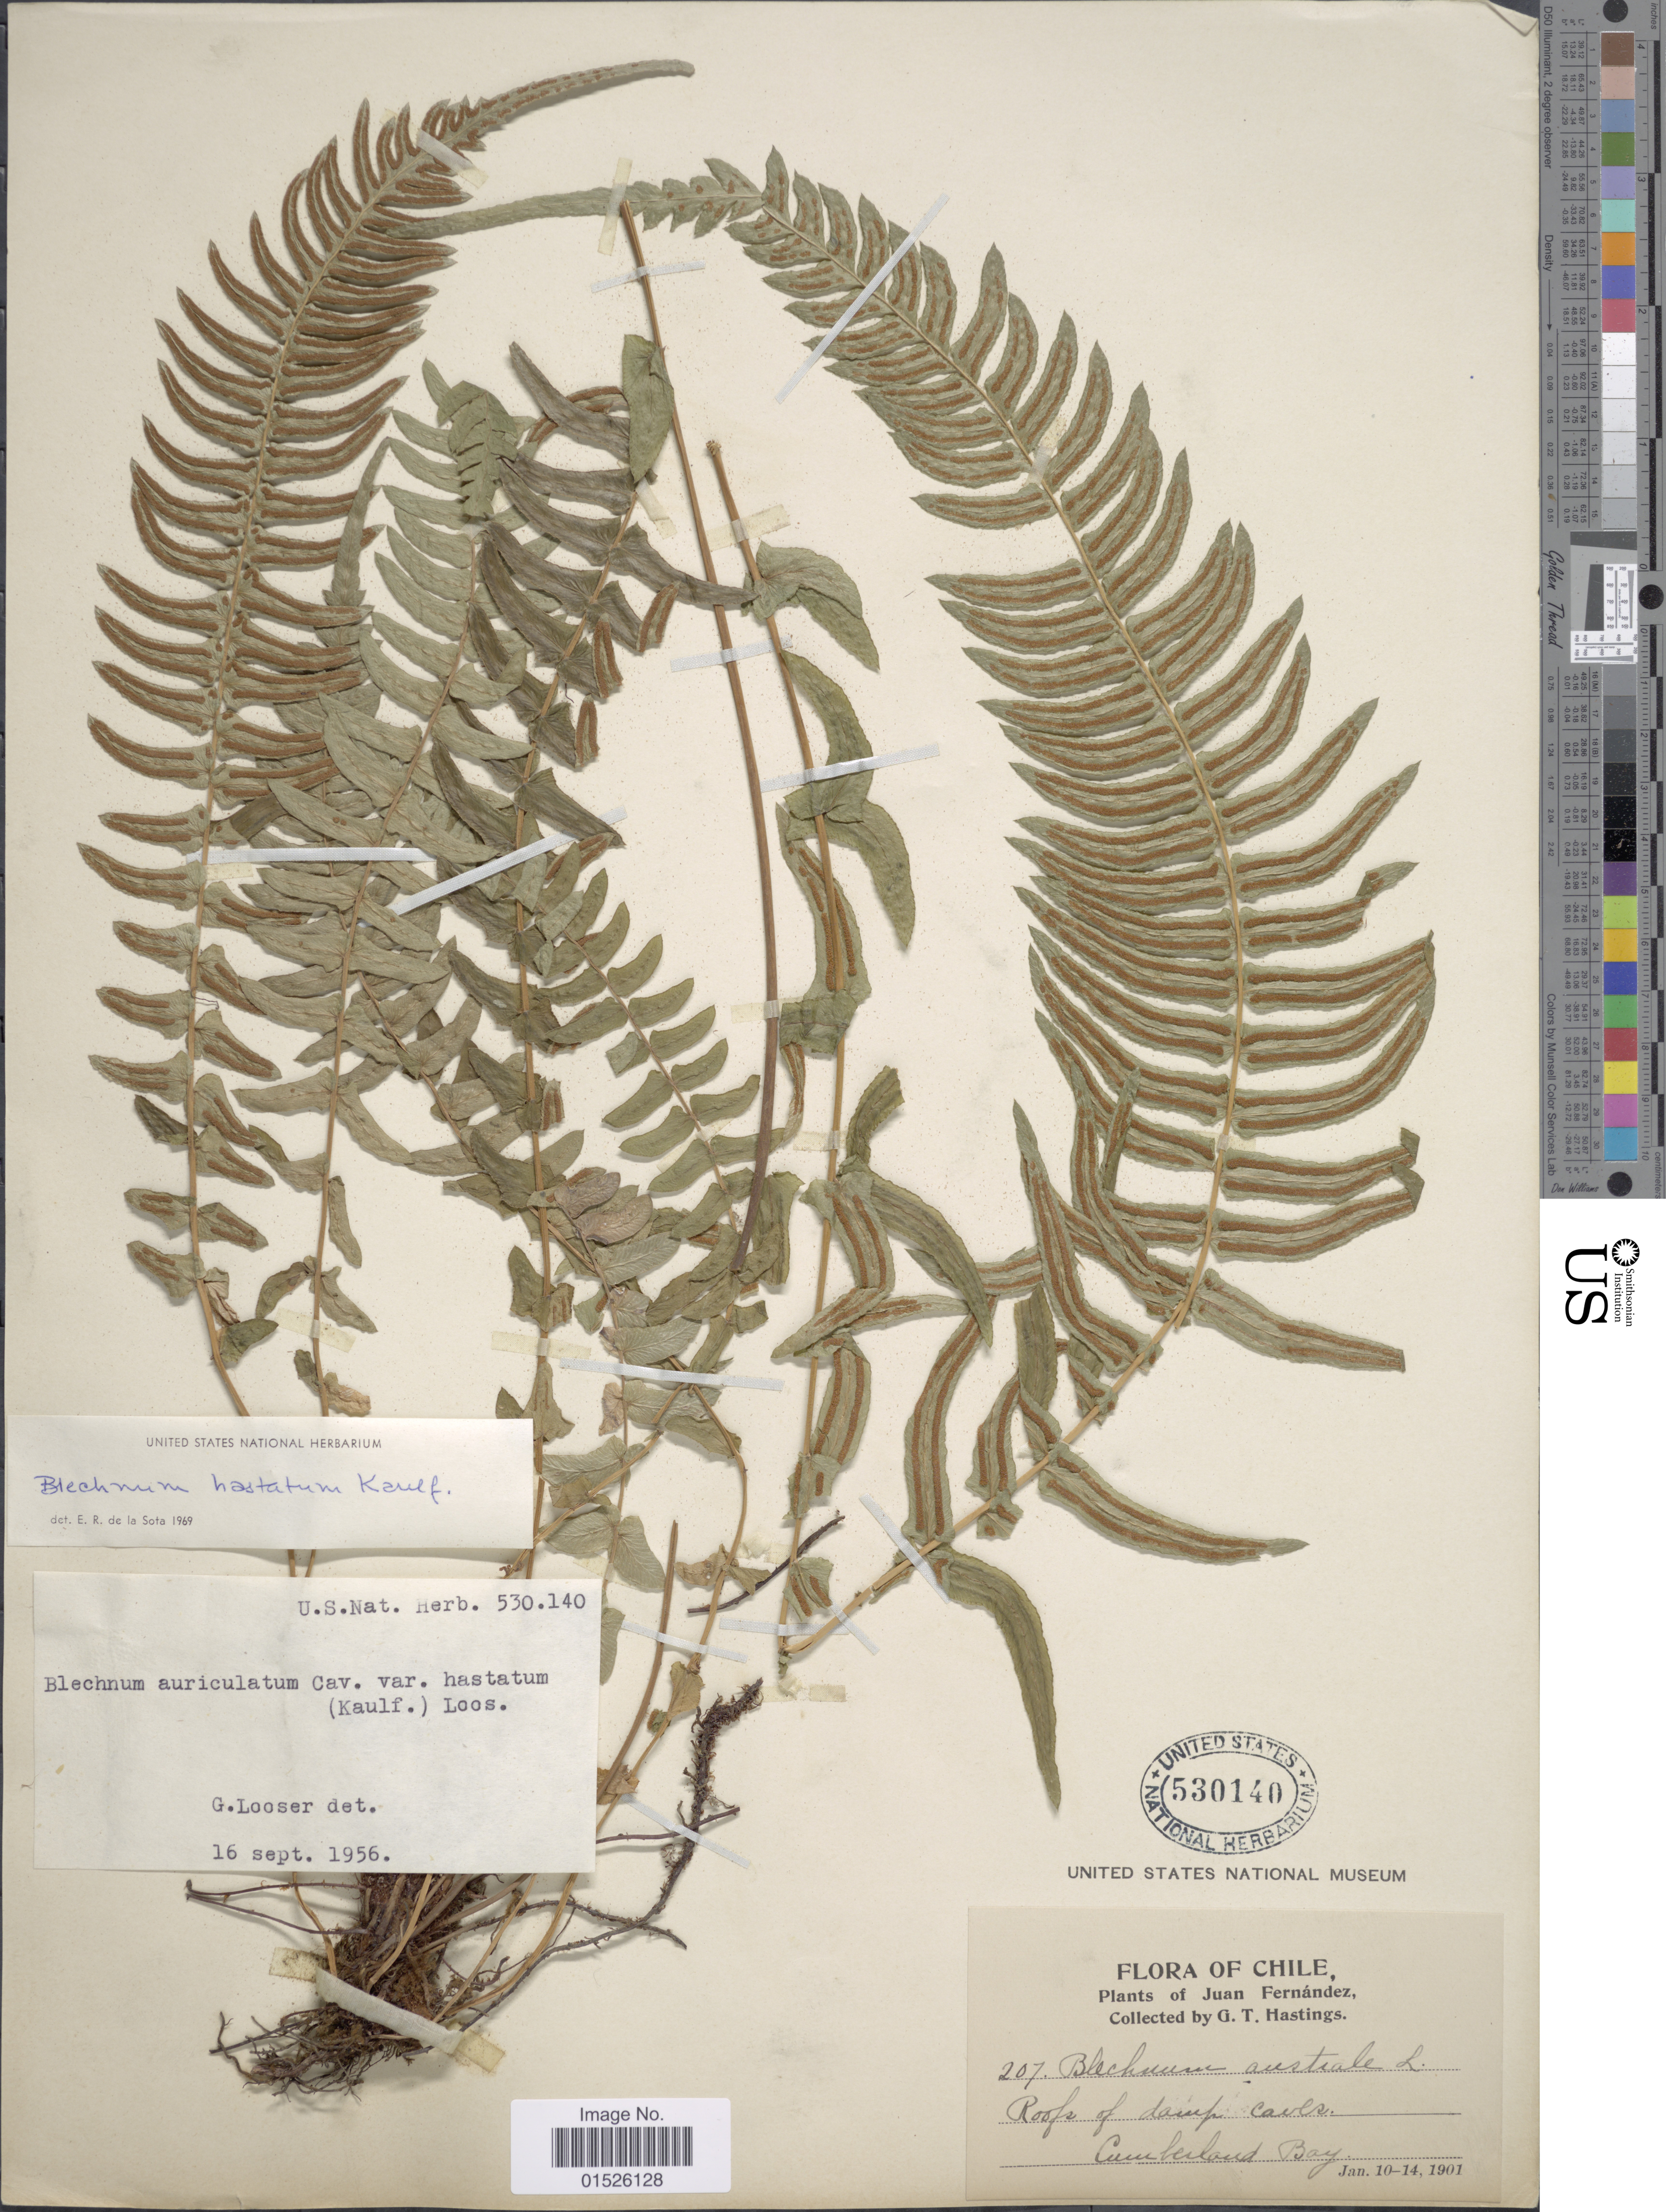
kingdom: Plantae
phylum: Tracheophyta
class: Polypodiopsida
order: Polypodiales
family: Blechnaceae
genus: Blechnum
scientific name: Blechnum hastatum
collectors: G. Hastings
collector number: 207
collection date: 1901-01-10/1901-01-14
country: Chile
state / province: Valparaíso (V)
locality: Chile, Juan Fernandez, Cumberland Bay.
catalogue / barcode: US 530140